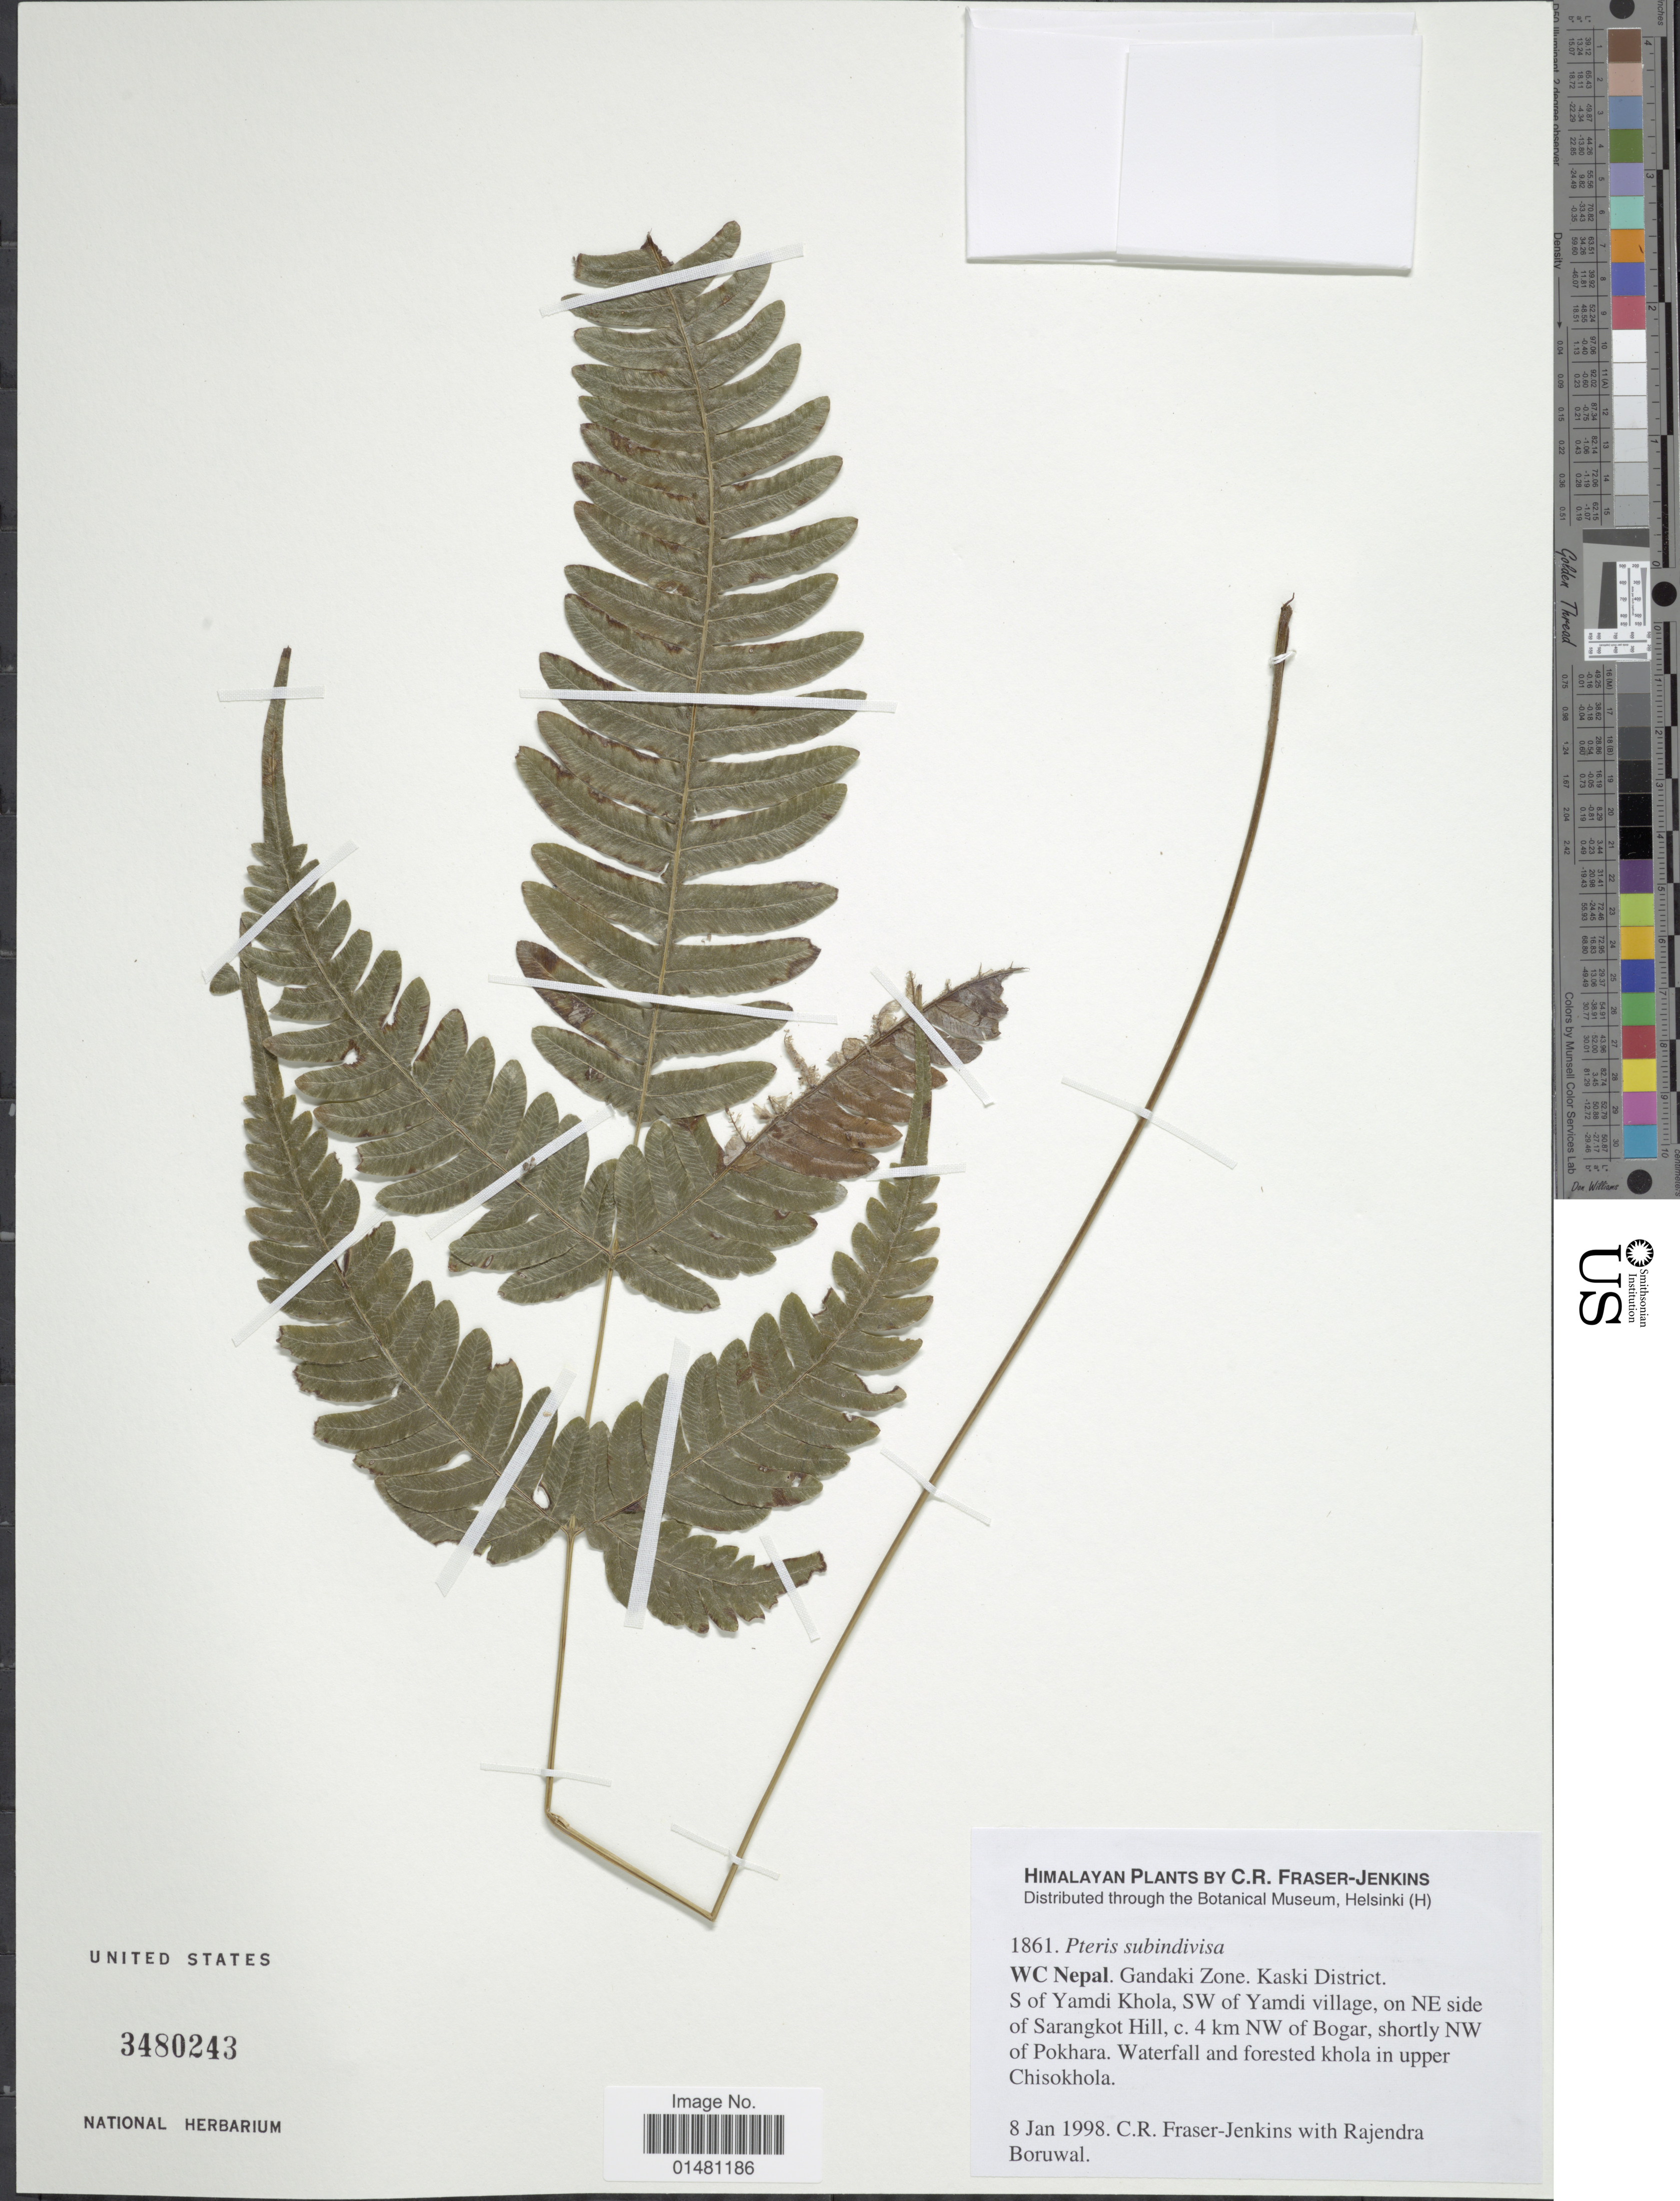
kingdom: Plantae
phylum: Tracheophyta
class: Polypodiopsida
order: Polypodiales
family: Pteridaceae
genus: Pteris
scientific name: Pteris subindivisa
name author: C.B. Clarke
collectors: C. R. Fraser-Jenkins & R. Boruwal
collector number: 1861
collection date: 1998-01-08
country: Nepal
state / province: Gandaki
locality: Himalayan, WC Nepal. Gandaki Zone. Kaski District. S of Yamdi Khola, SW of Yamdi village, on NE side of Sarangkot Hill, c. 4 km NW of Bogar, shortly NW of Pokhara. Waterfall and forested khola in upper Chisokhola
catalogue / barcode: US 3480243